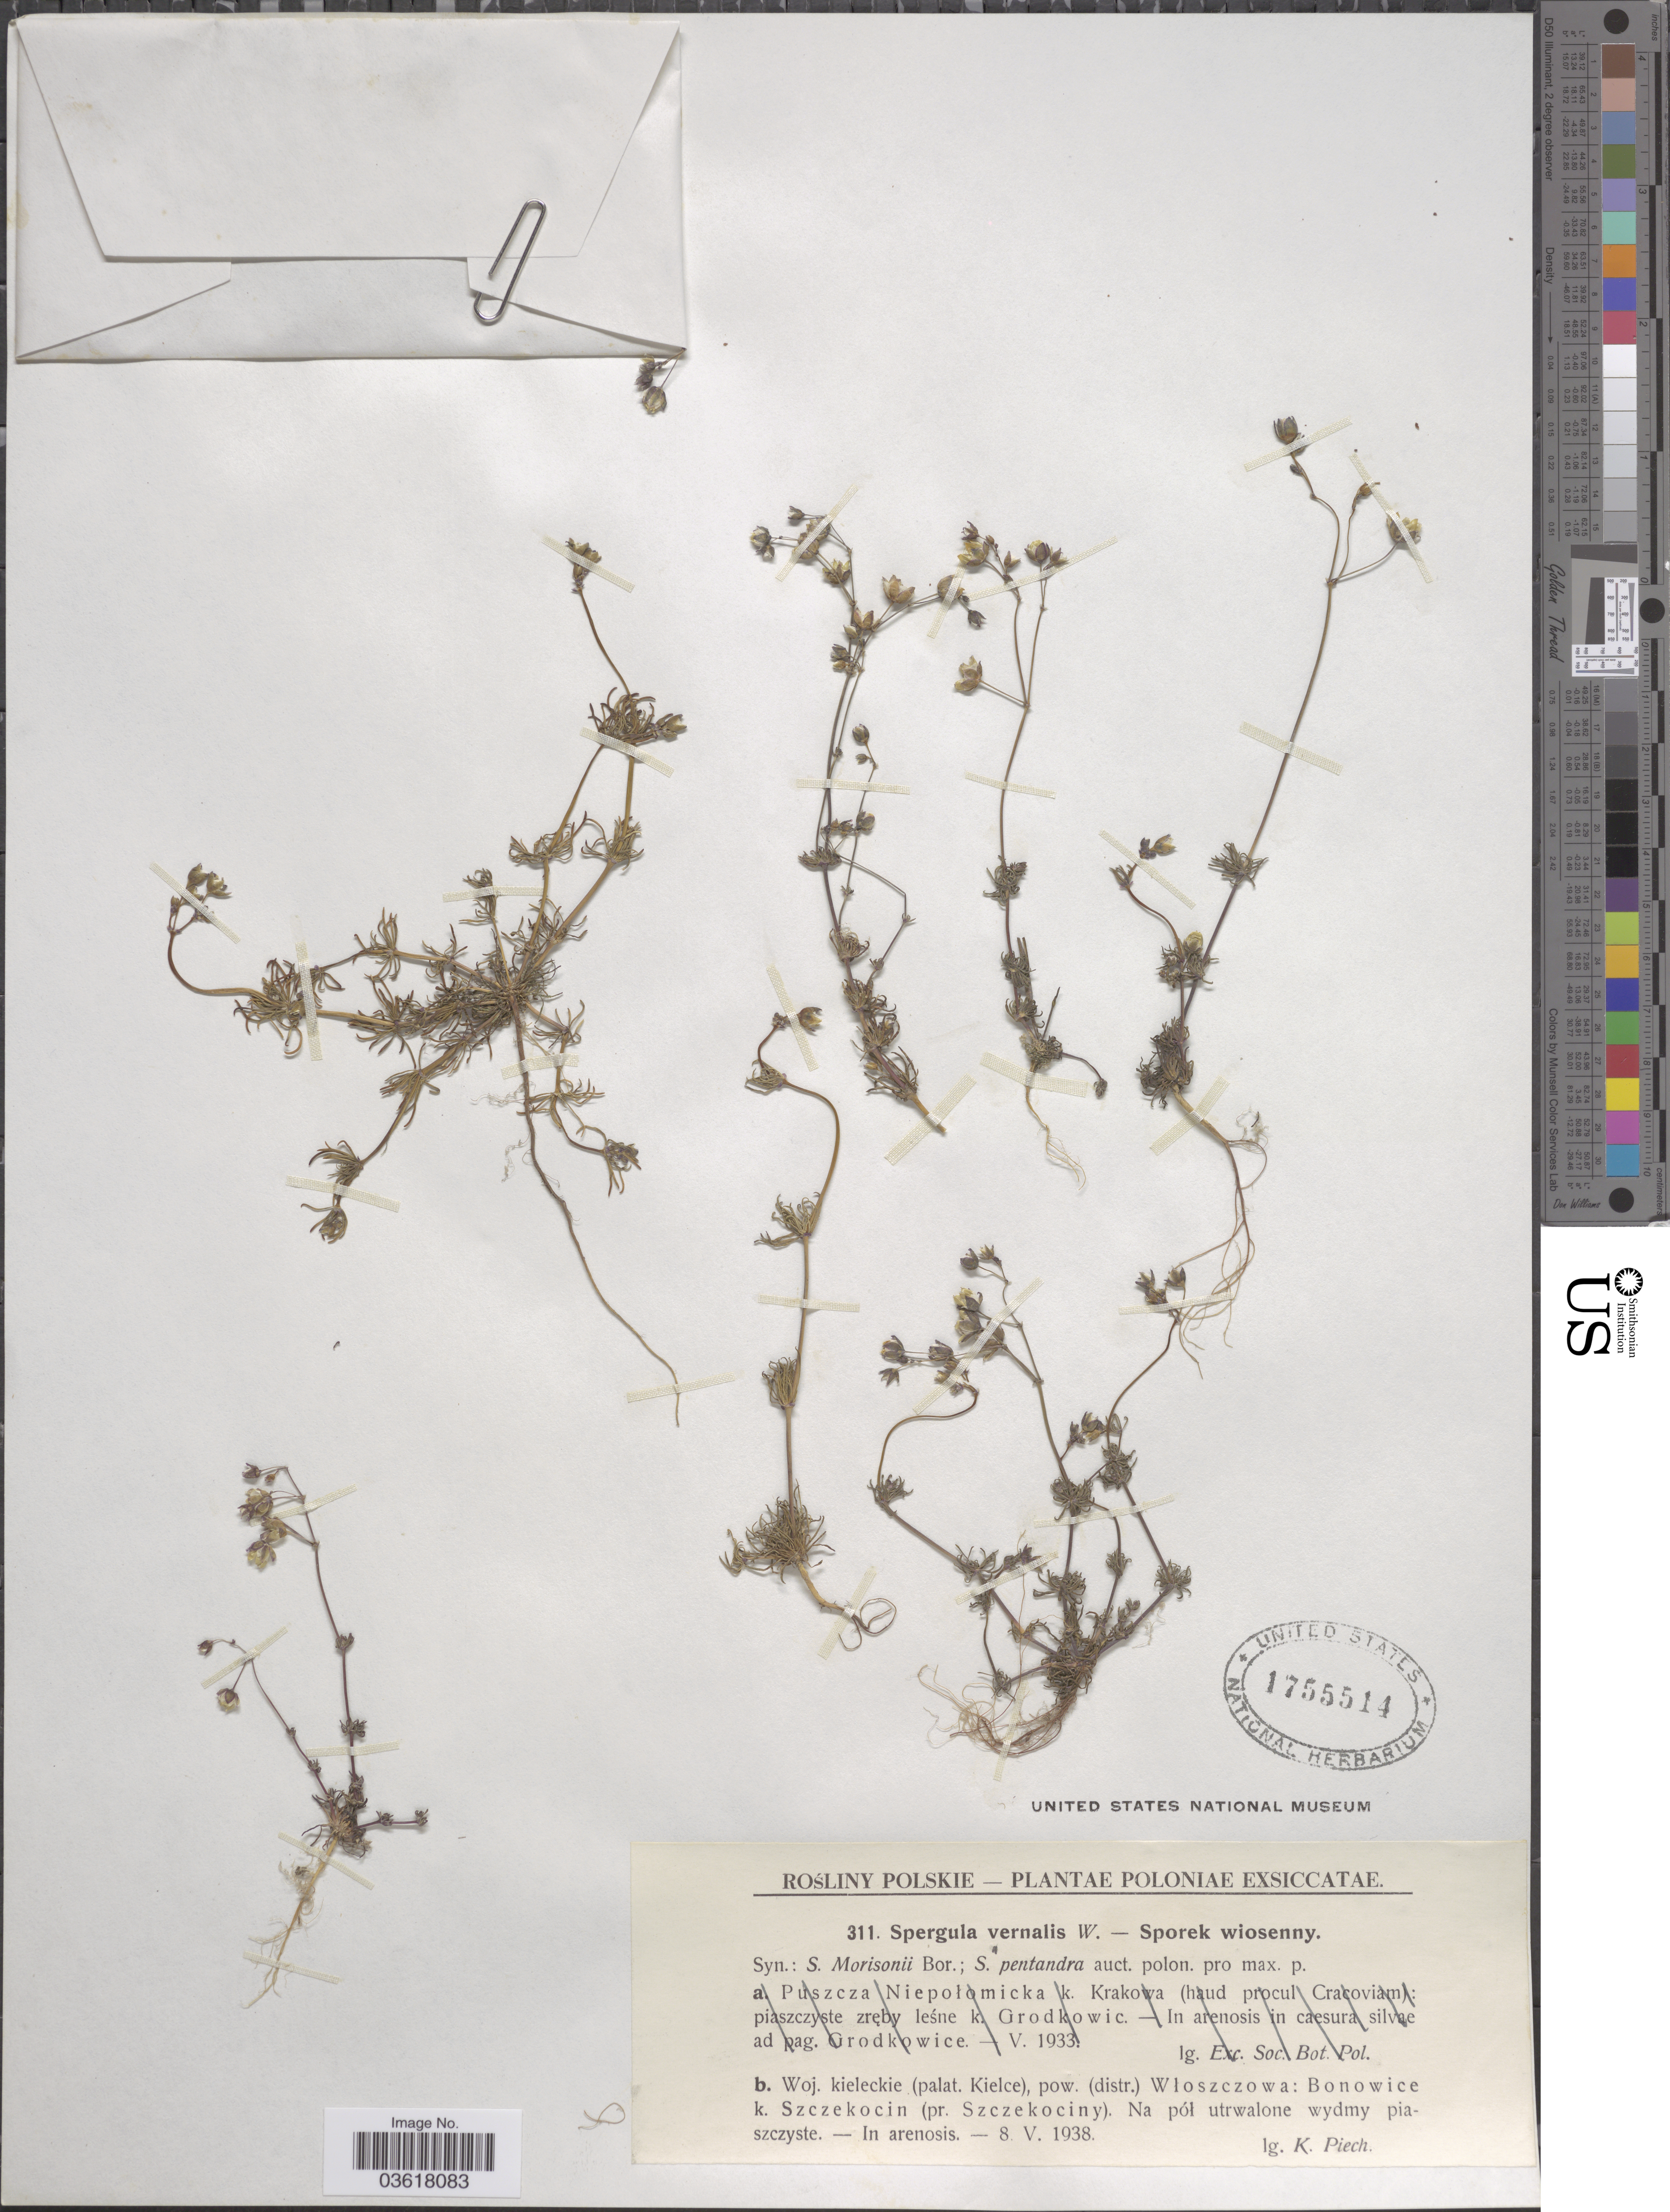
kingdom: Plantae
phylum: Tracheophyta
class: Magnoliopsida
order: Caryophyllales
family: Caryophyllaceae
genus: Spergula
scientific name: Spergula vernalis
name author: Willd.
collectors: K. Piech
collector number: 311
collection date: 1938-05-08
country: Poland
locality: Woj. kieleckie (palat. Kielce), pow. (distr.) Włoszczowa: Bonowice k. Szczekocin (pr. Szczekociny).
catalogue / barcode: US 1755514